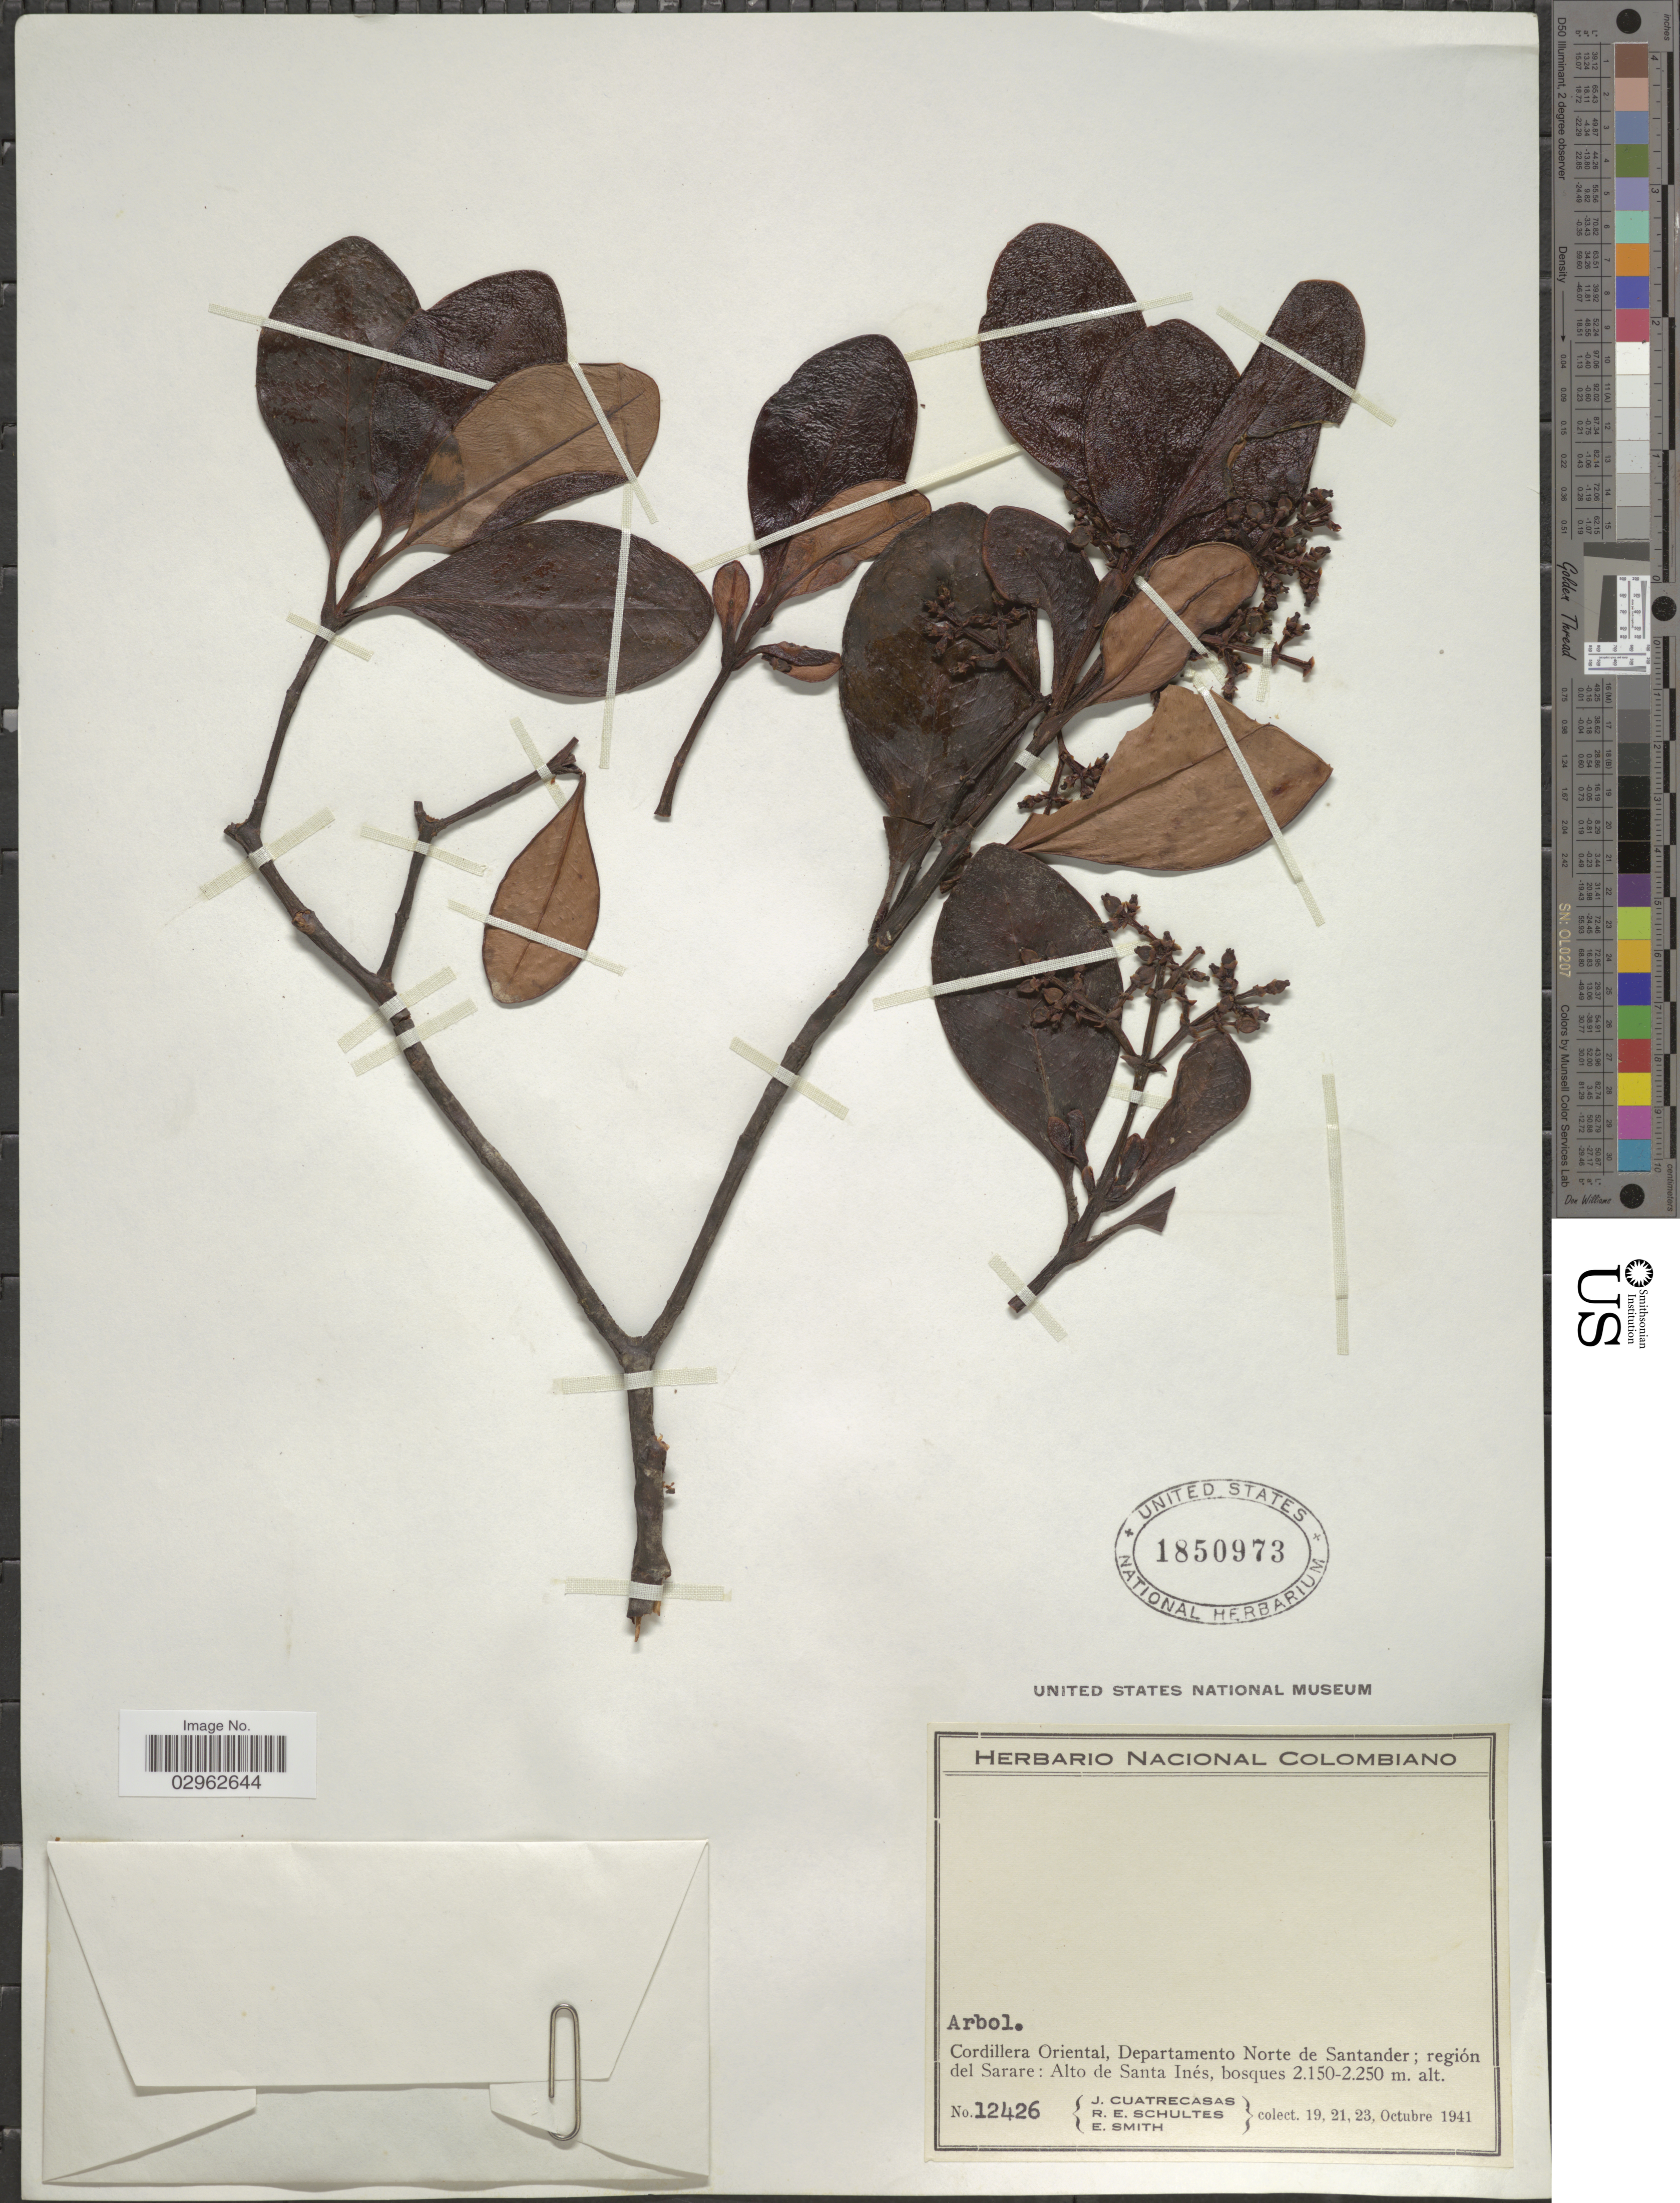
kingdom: Plantae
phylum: Tracheophyta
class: Magnoliopsida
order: Malpighiales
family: Clusiaceae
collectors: J. Cuatrecasas, R. E. Schultes & E. Smith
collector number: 12426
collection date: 1941-10-19/1941-10-23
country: Colombia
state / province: Norte de Santander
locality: Cordillera Oriental, Departamento Norte de Santander; región del Sarare: Alto de Santa Inés.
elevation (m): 2150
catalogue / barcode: US 1850973